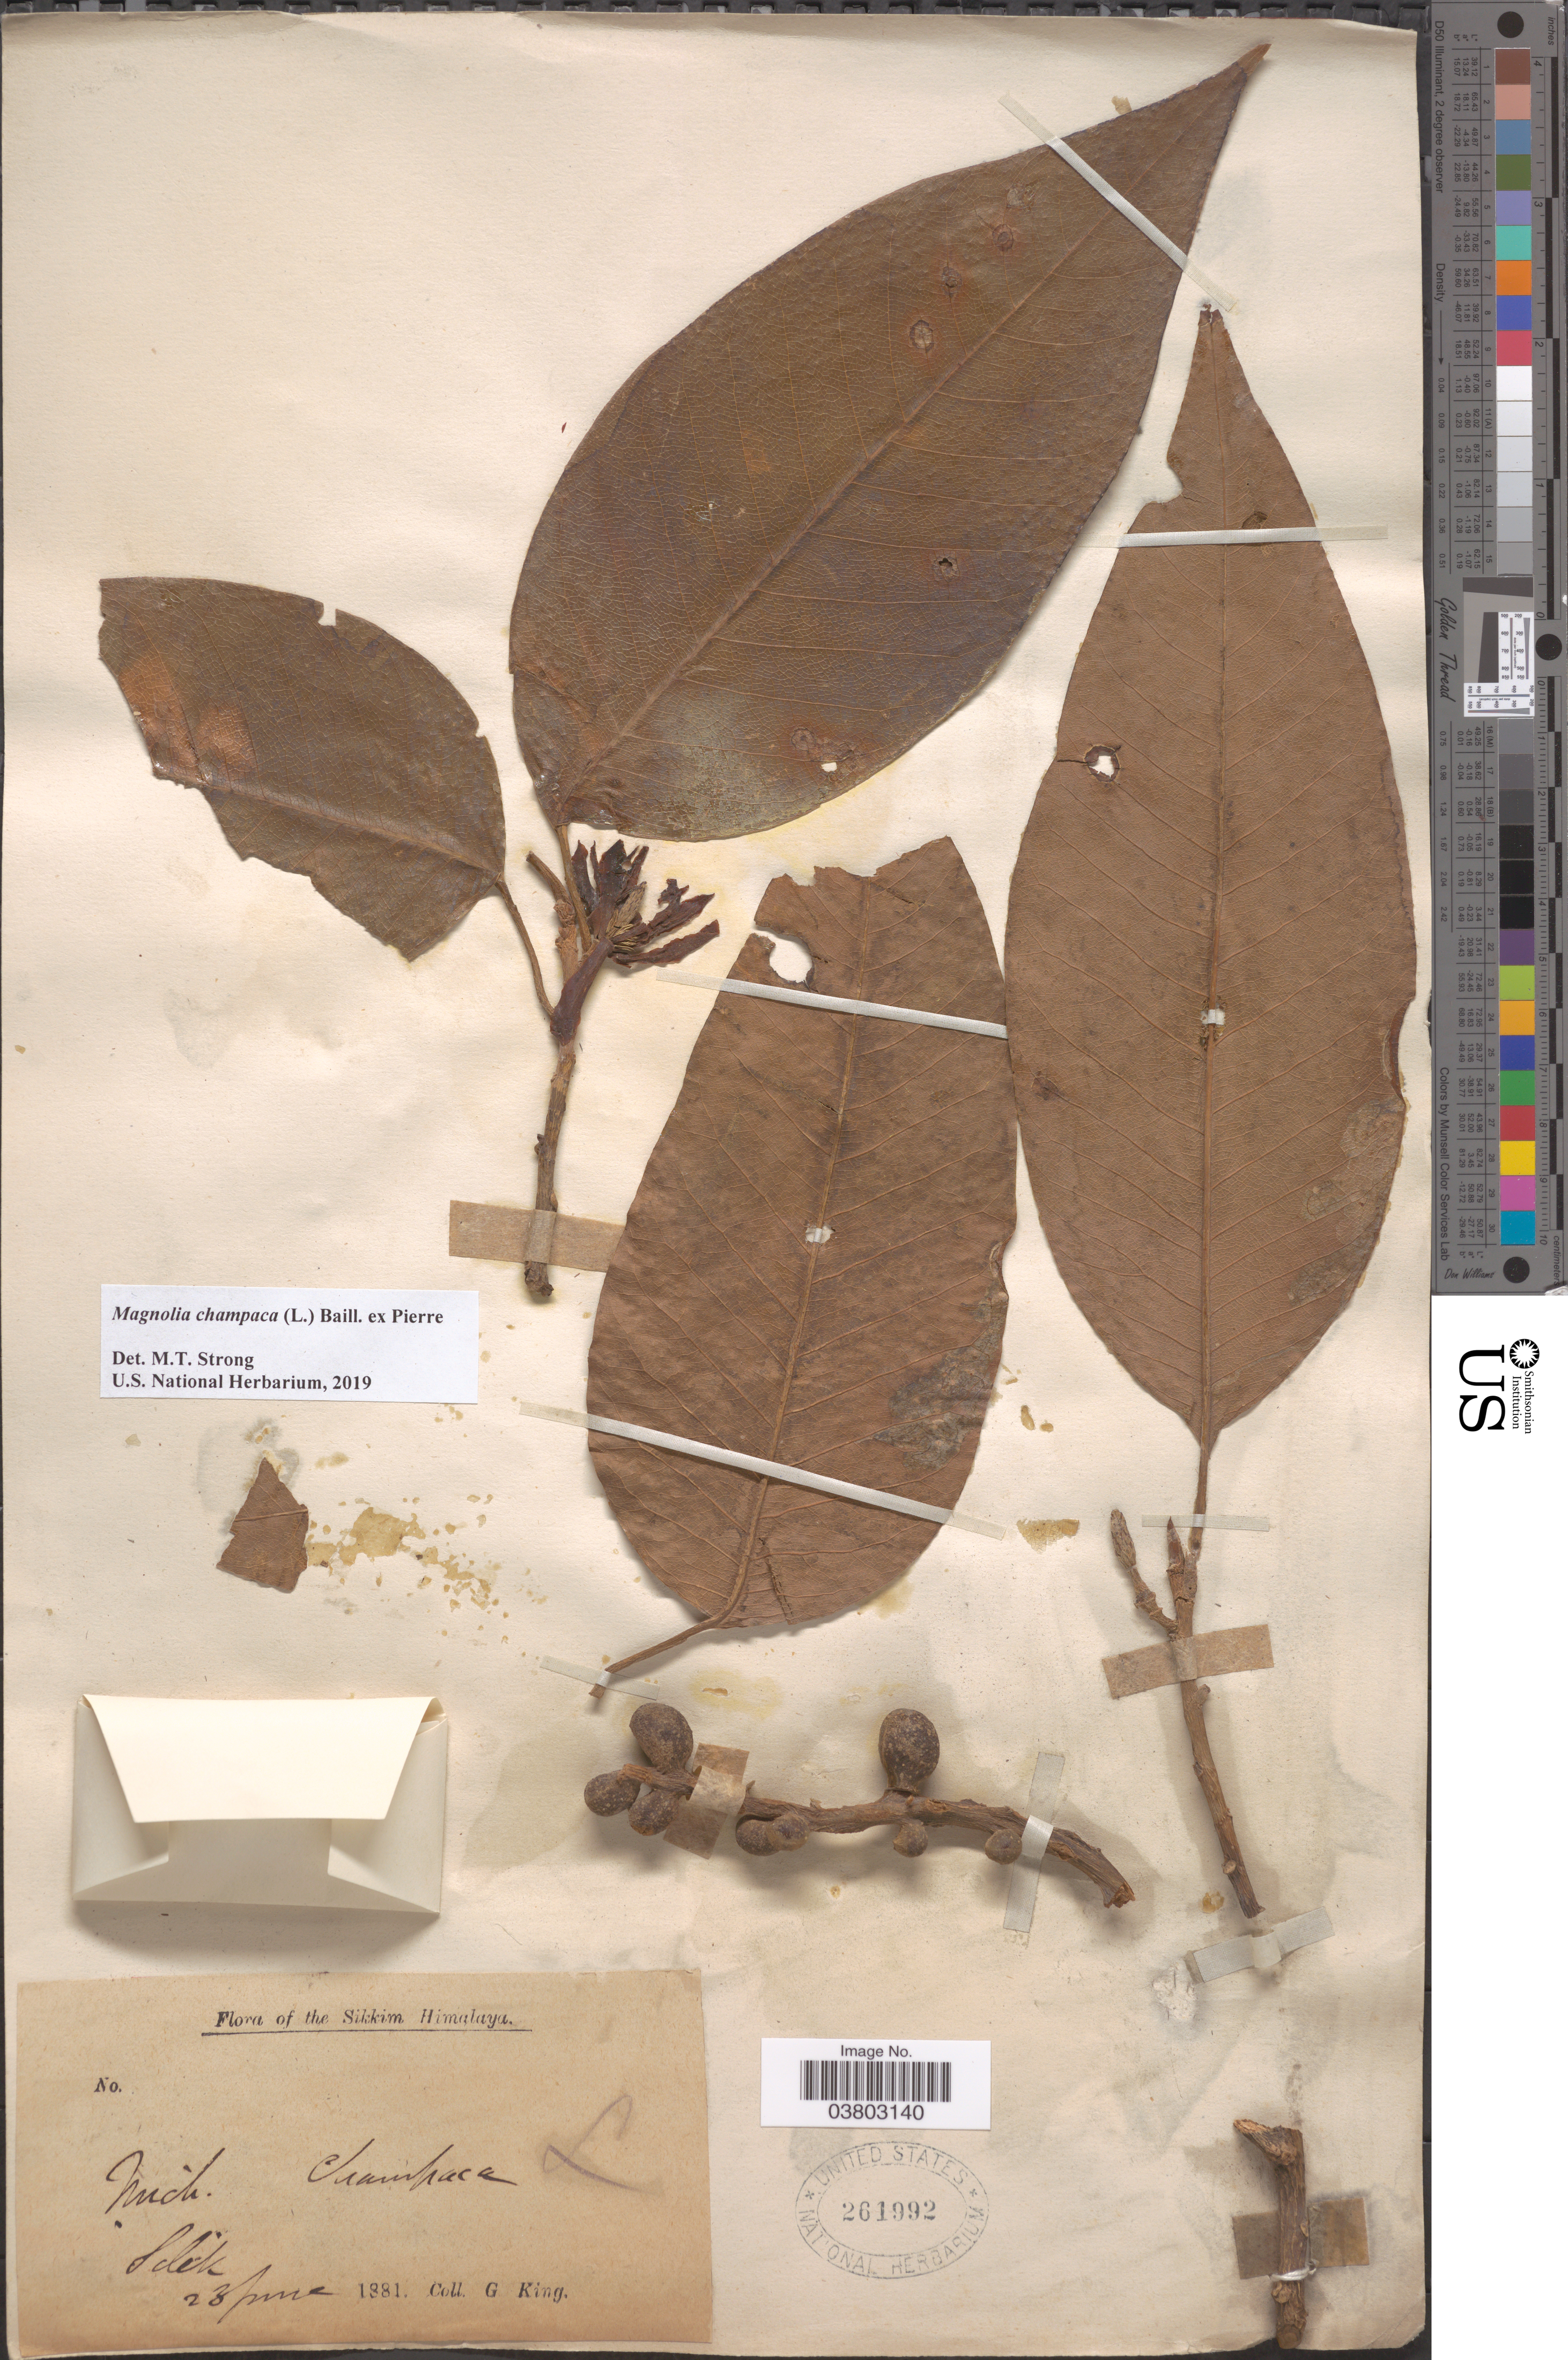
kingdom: Plantae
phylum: Tracheophyta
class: Magnoliopsida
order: Magnoliales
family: Magnoliaceae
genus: Magnolia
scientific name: Magnolia champaca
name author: (L.) Baill. ex Pierre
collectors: G. King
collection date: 1881-06-28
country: India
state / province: Sikkim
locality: The Sikkim Himalaya. Silek [interpreted].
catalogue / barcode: US 261992